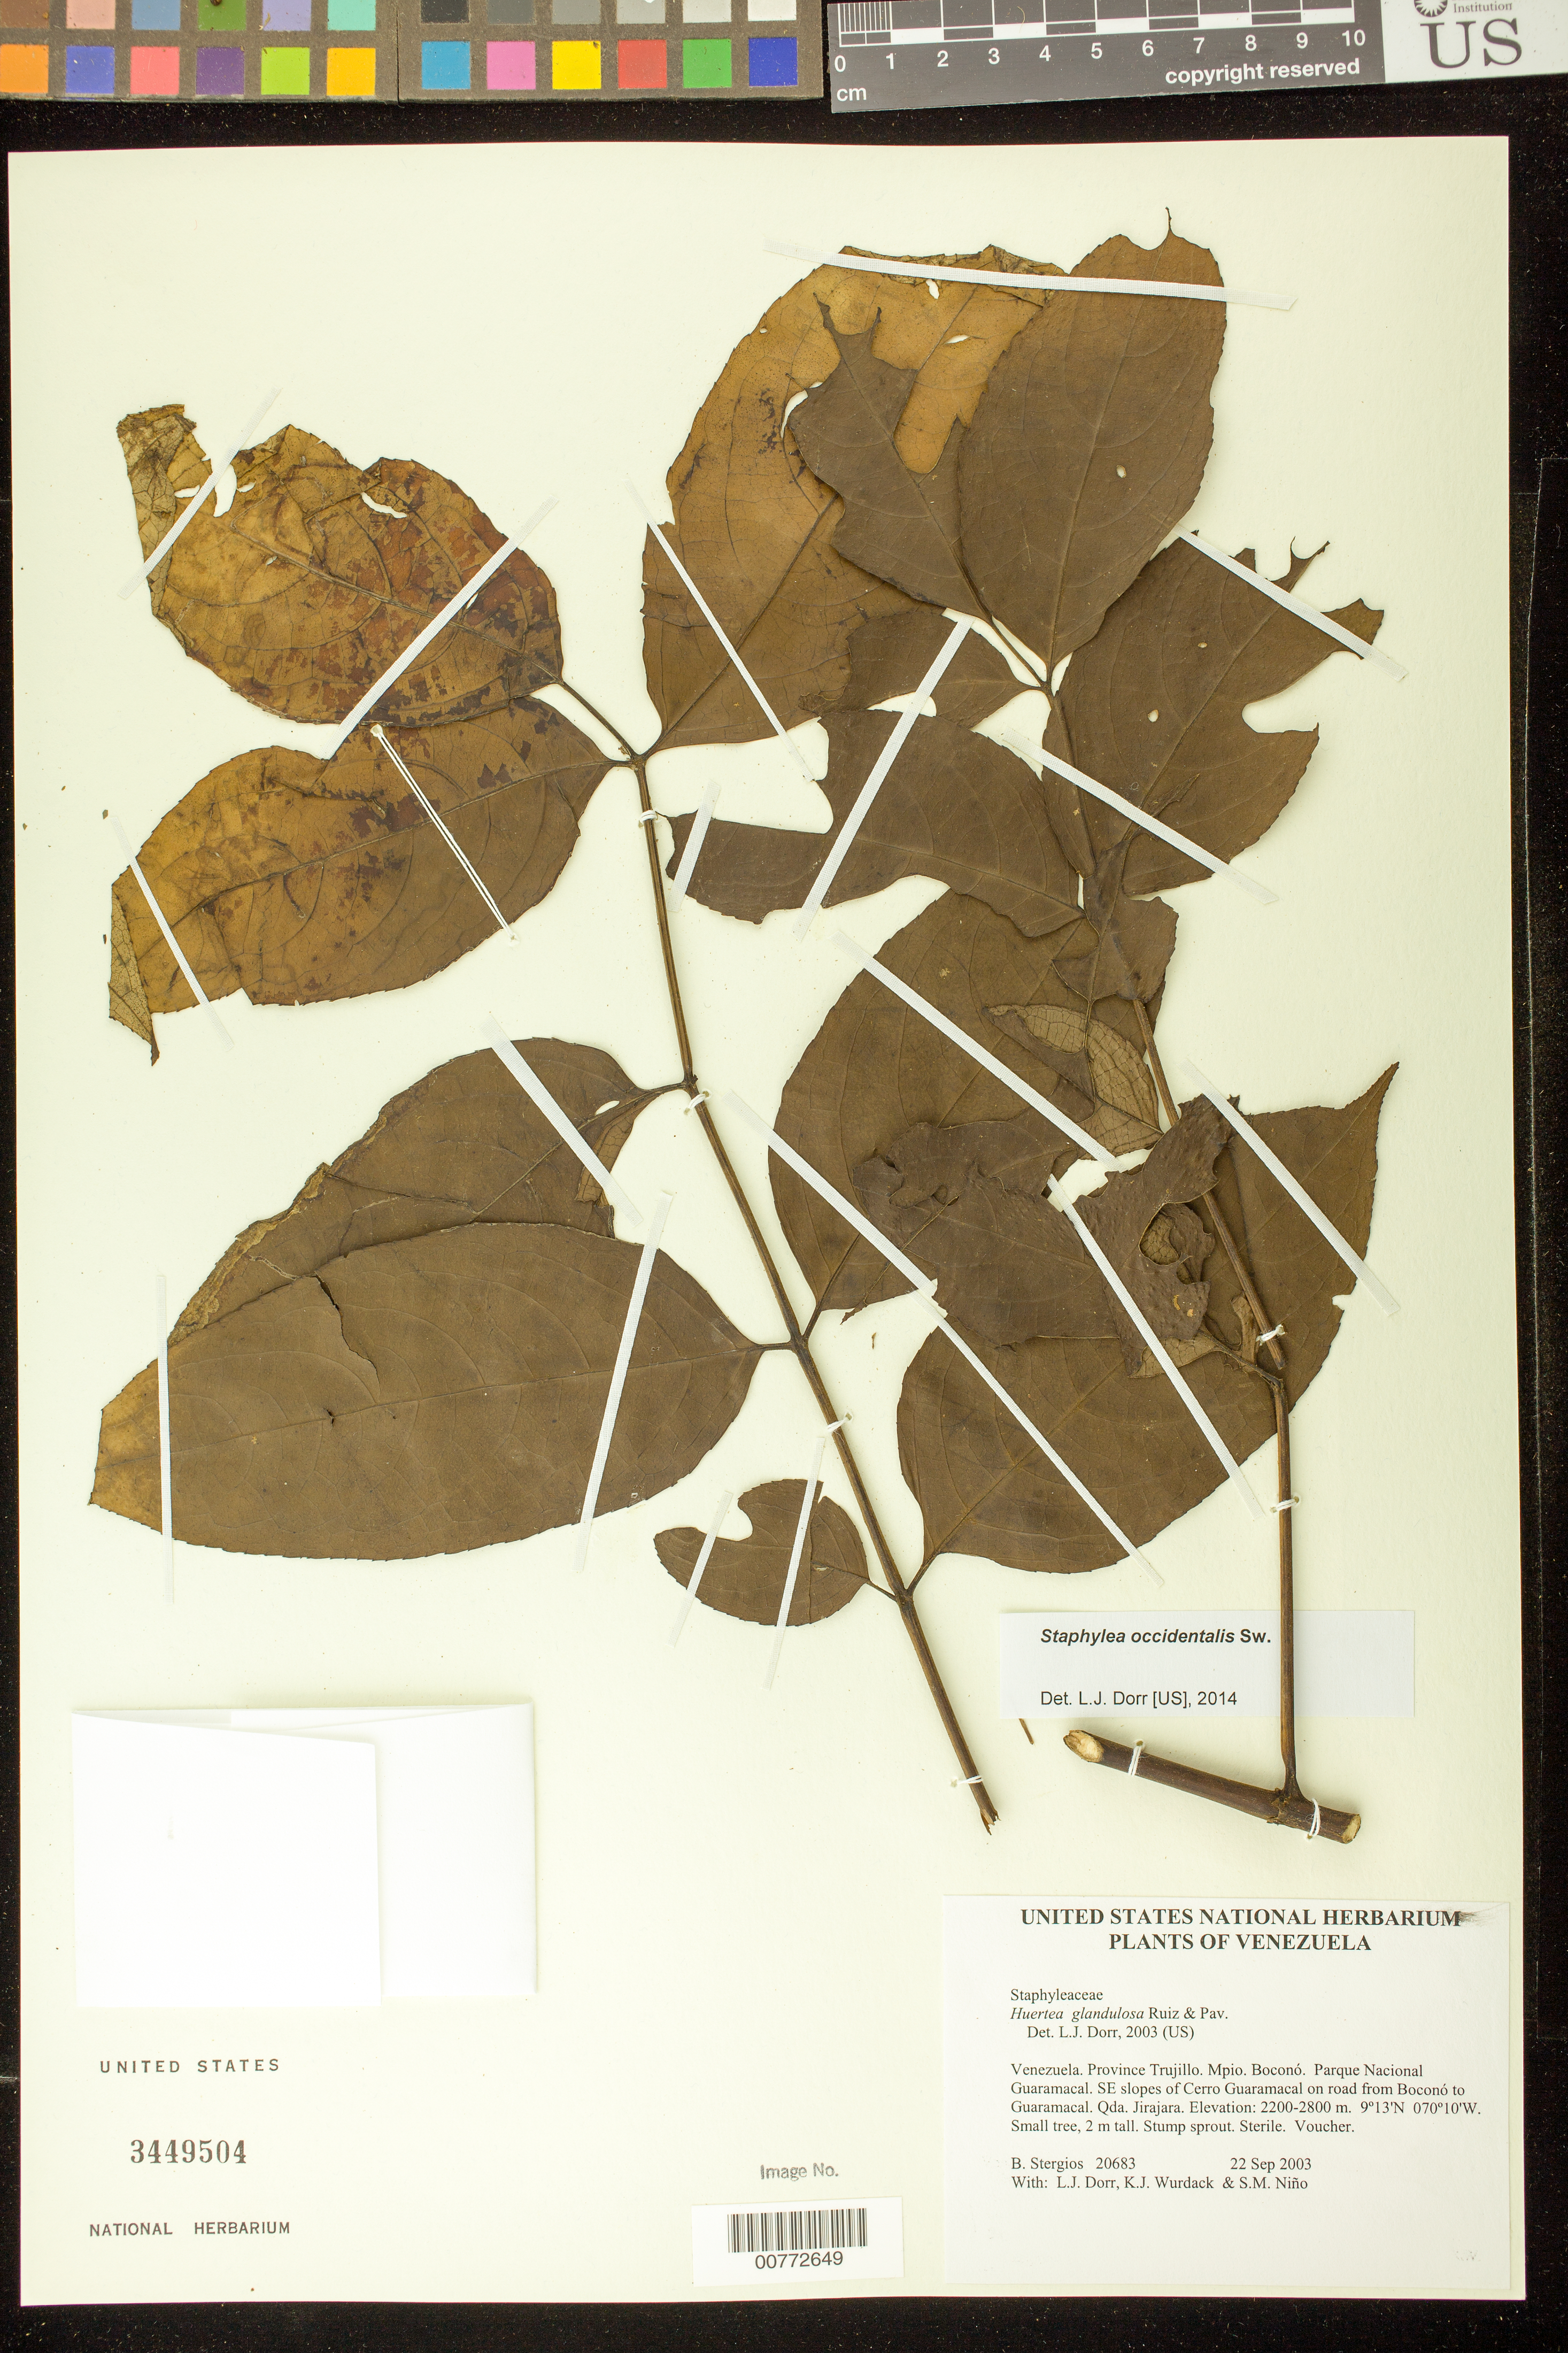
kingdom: Plantae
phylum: Tracheophyta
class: Magnoliopsida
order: Crossosomatales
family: Staphyleaceae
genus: Staphylea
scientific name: Staphylea occidentalis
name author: Sw.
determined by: Dorr, L. J., (BOT), Smithsonian Institution - National Museum of Natural History (UNITED STATES)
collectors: B. G. Stergios, L. J. Dorr, K. Wurdack & S. M. Niño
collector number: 20683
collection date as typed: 22 Sep 2003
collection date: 2003-09-22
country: Venezuela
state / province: Trujillo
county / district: Boconó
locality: Parque Nacional Guaramacal. SE slopes of Cerro Guaramacal on road from Boconó to Guaramacal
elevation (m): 2200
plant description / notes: PORT, US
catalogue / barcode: US 3449504